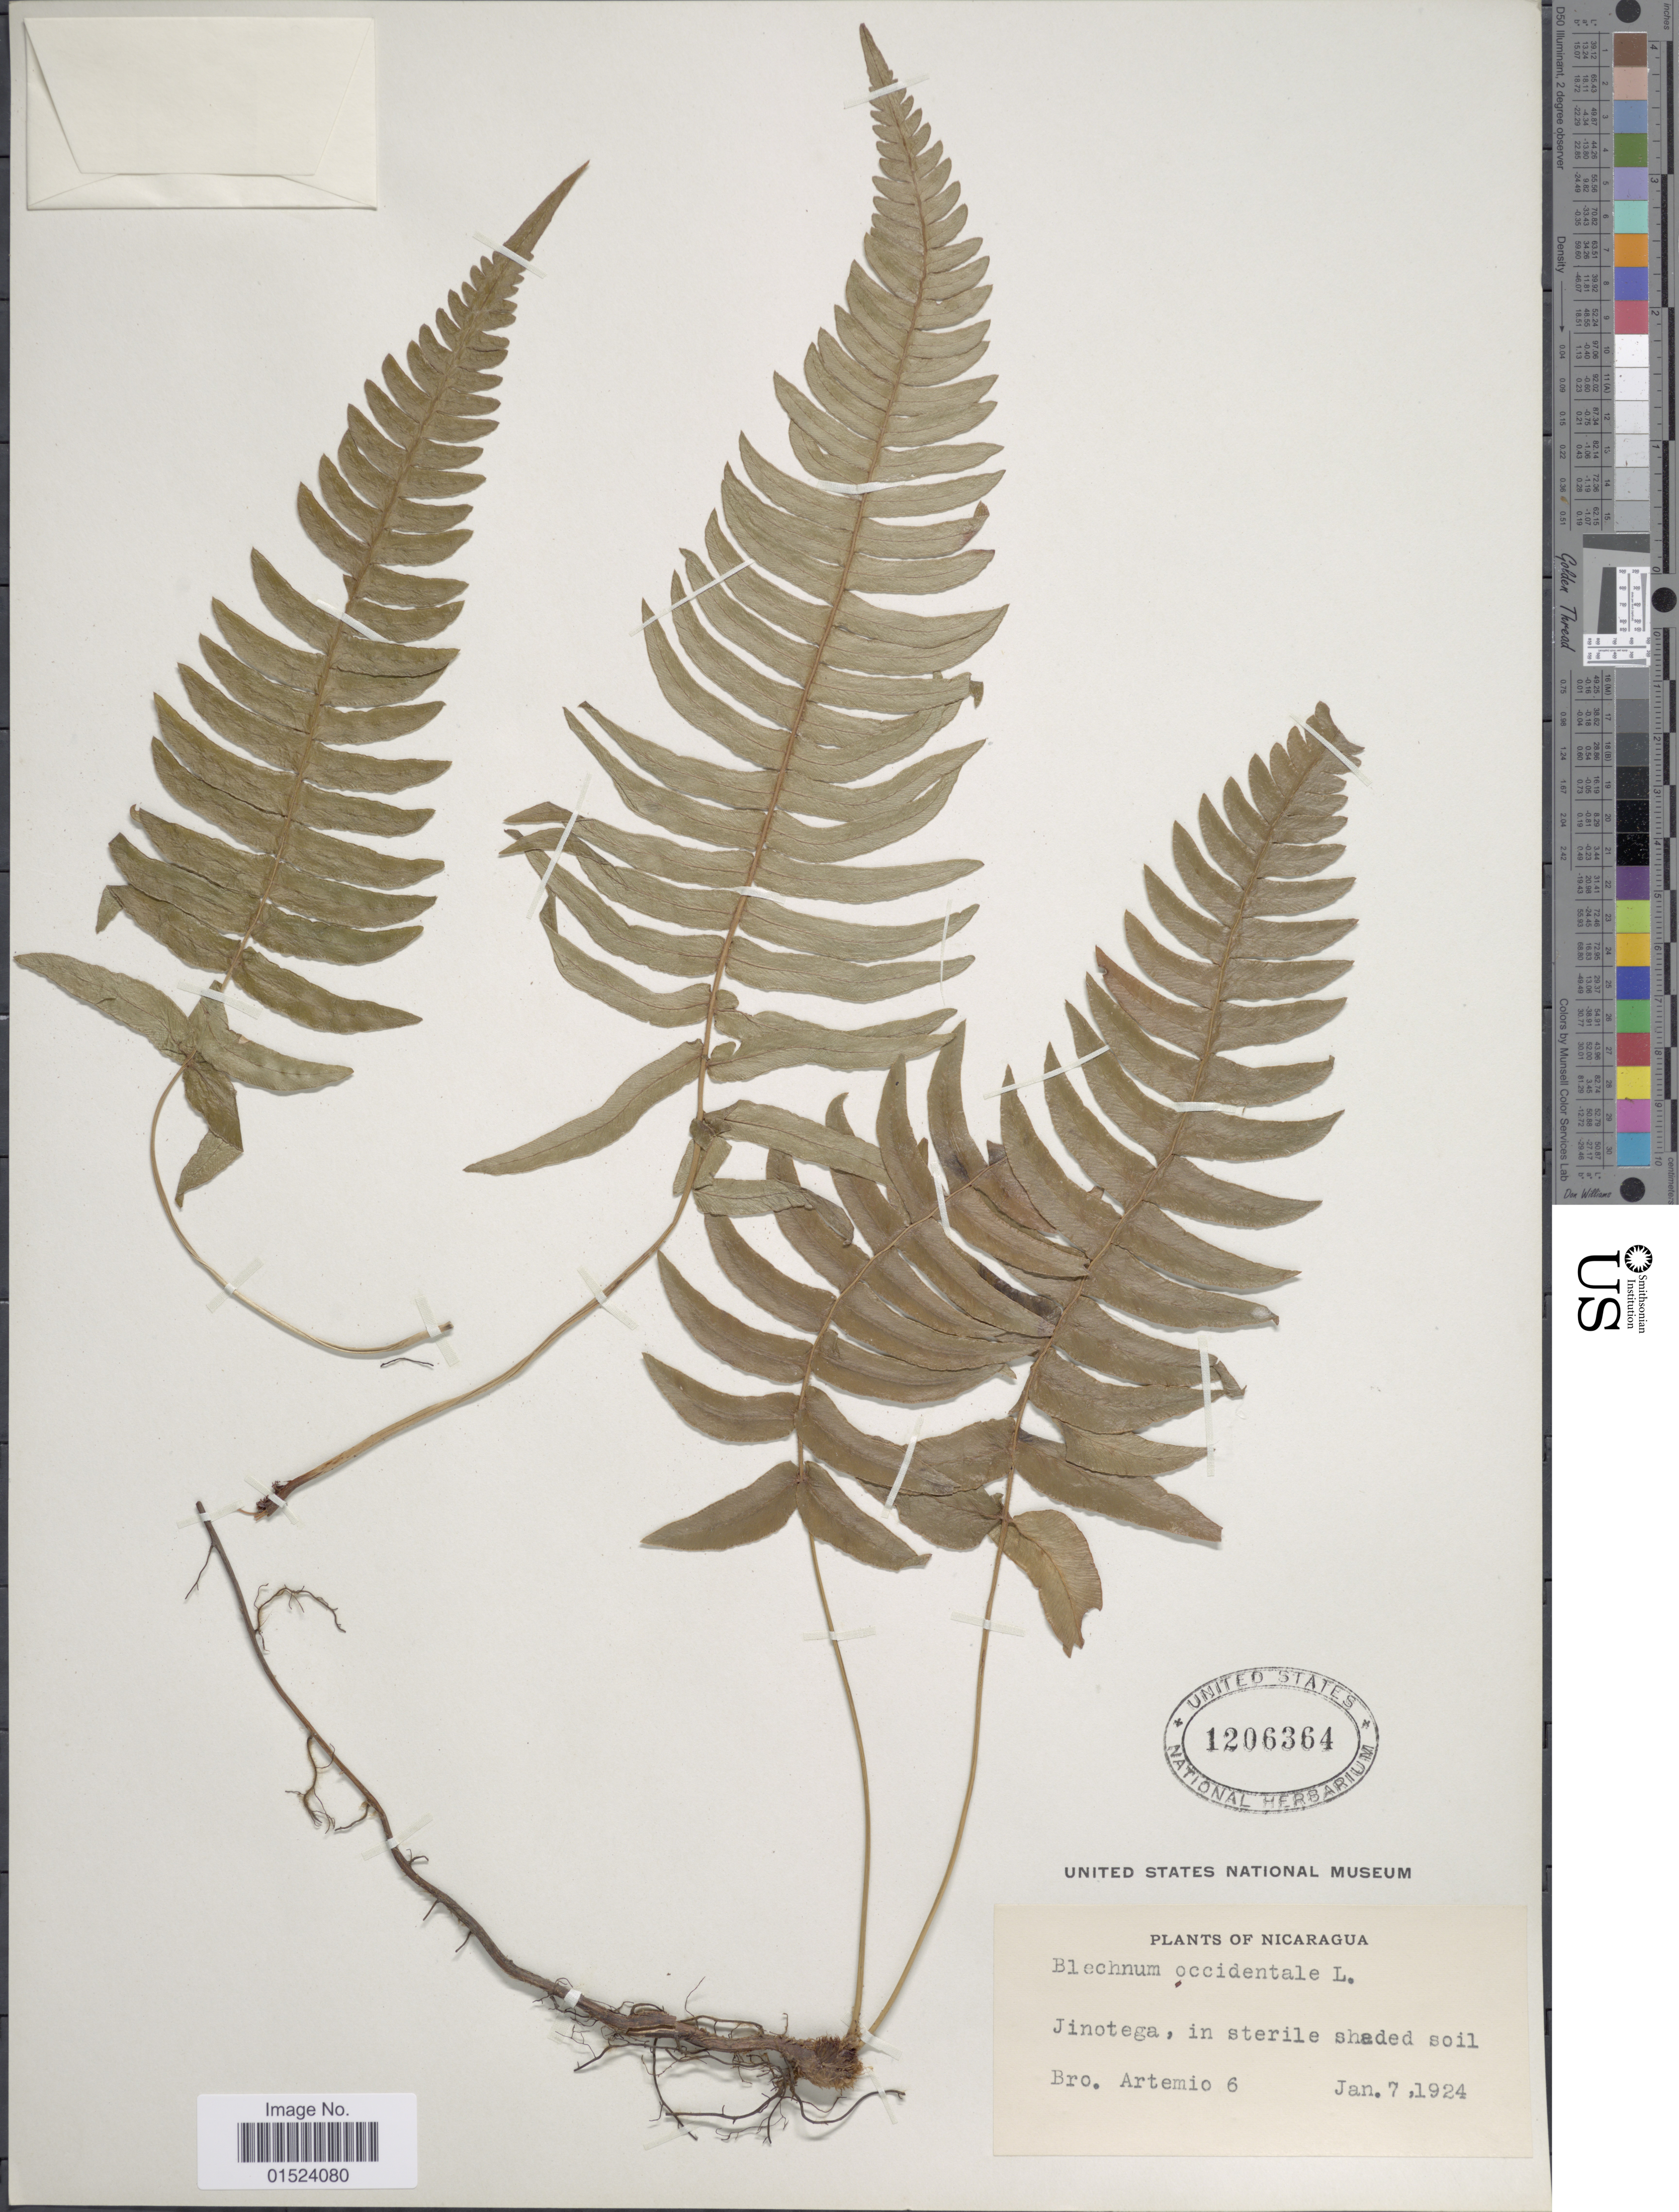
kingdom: Plantae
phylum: Tracheophyta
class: Polypodiopsida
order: Polypodiales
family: Blechnaceae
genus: Blechnum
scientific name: Blechnum glandulosum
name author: Link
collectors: B. Rene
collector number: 6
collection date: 1924-01-07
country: Nicaragua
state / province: Jinotega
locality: In sterile shaded soil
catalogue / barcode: US 1206364